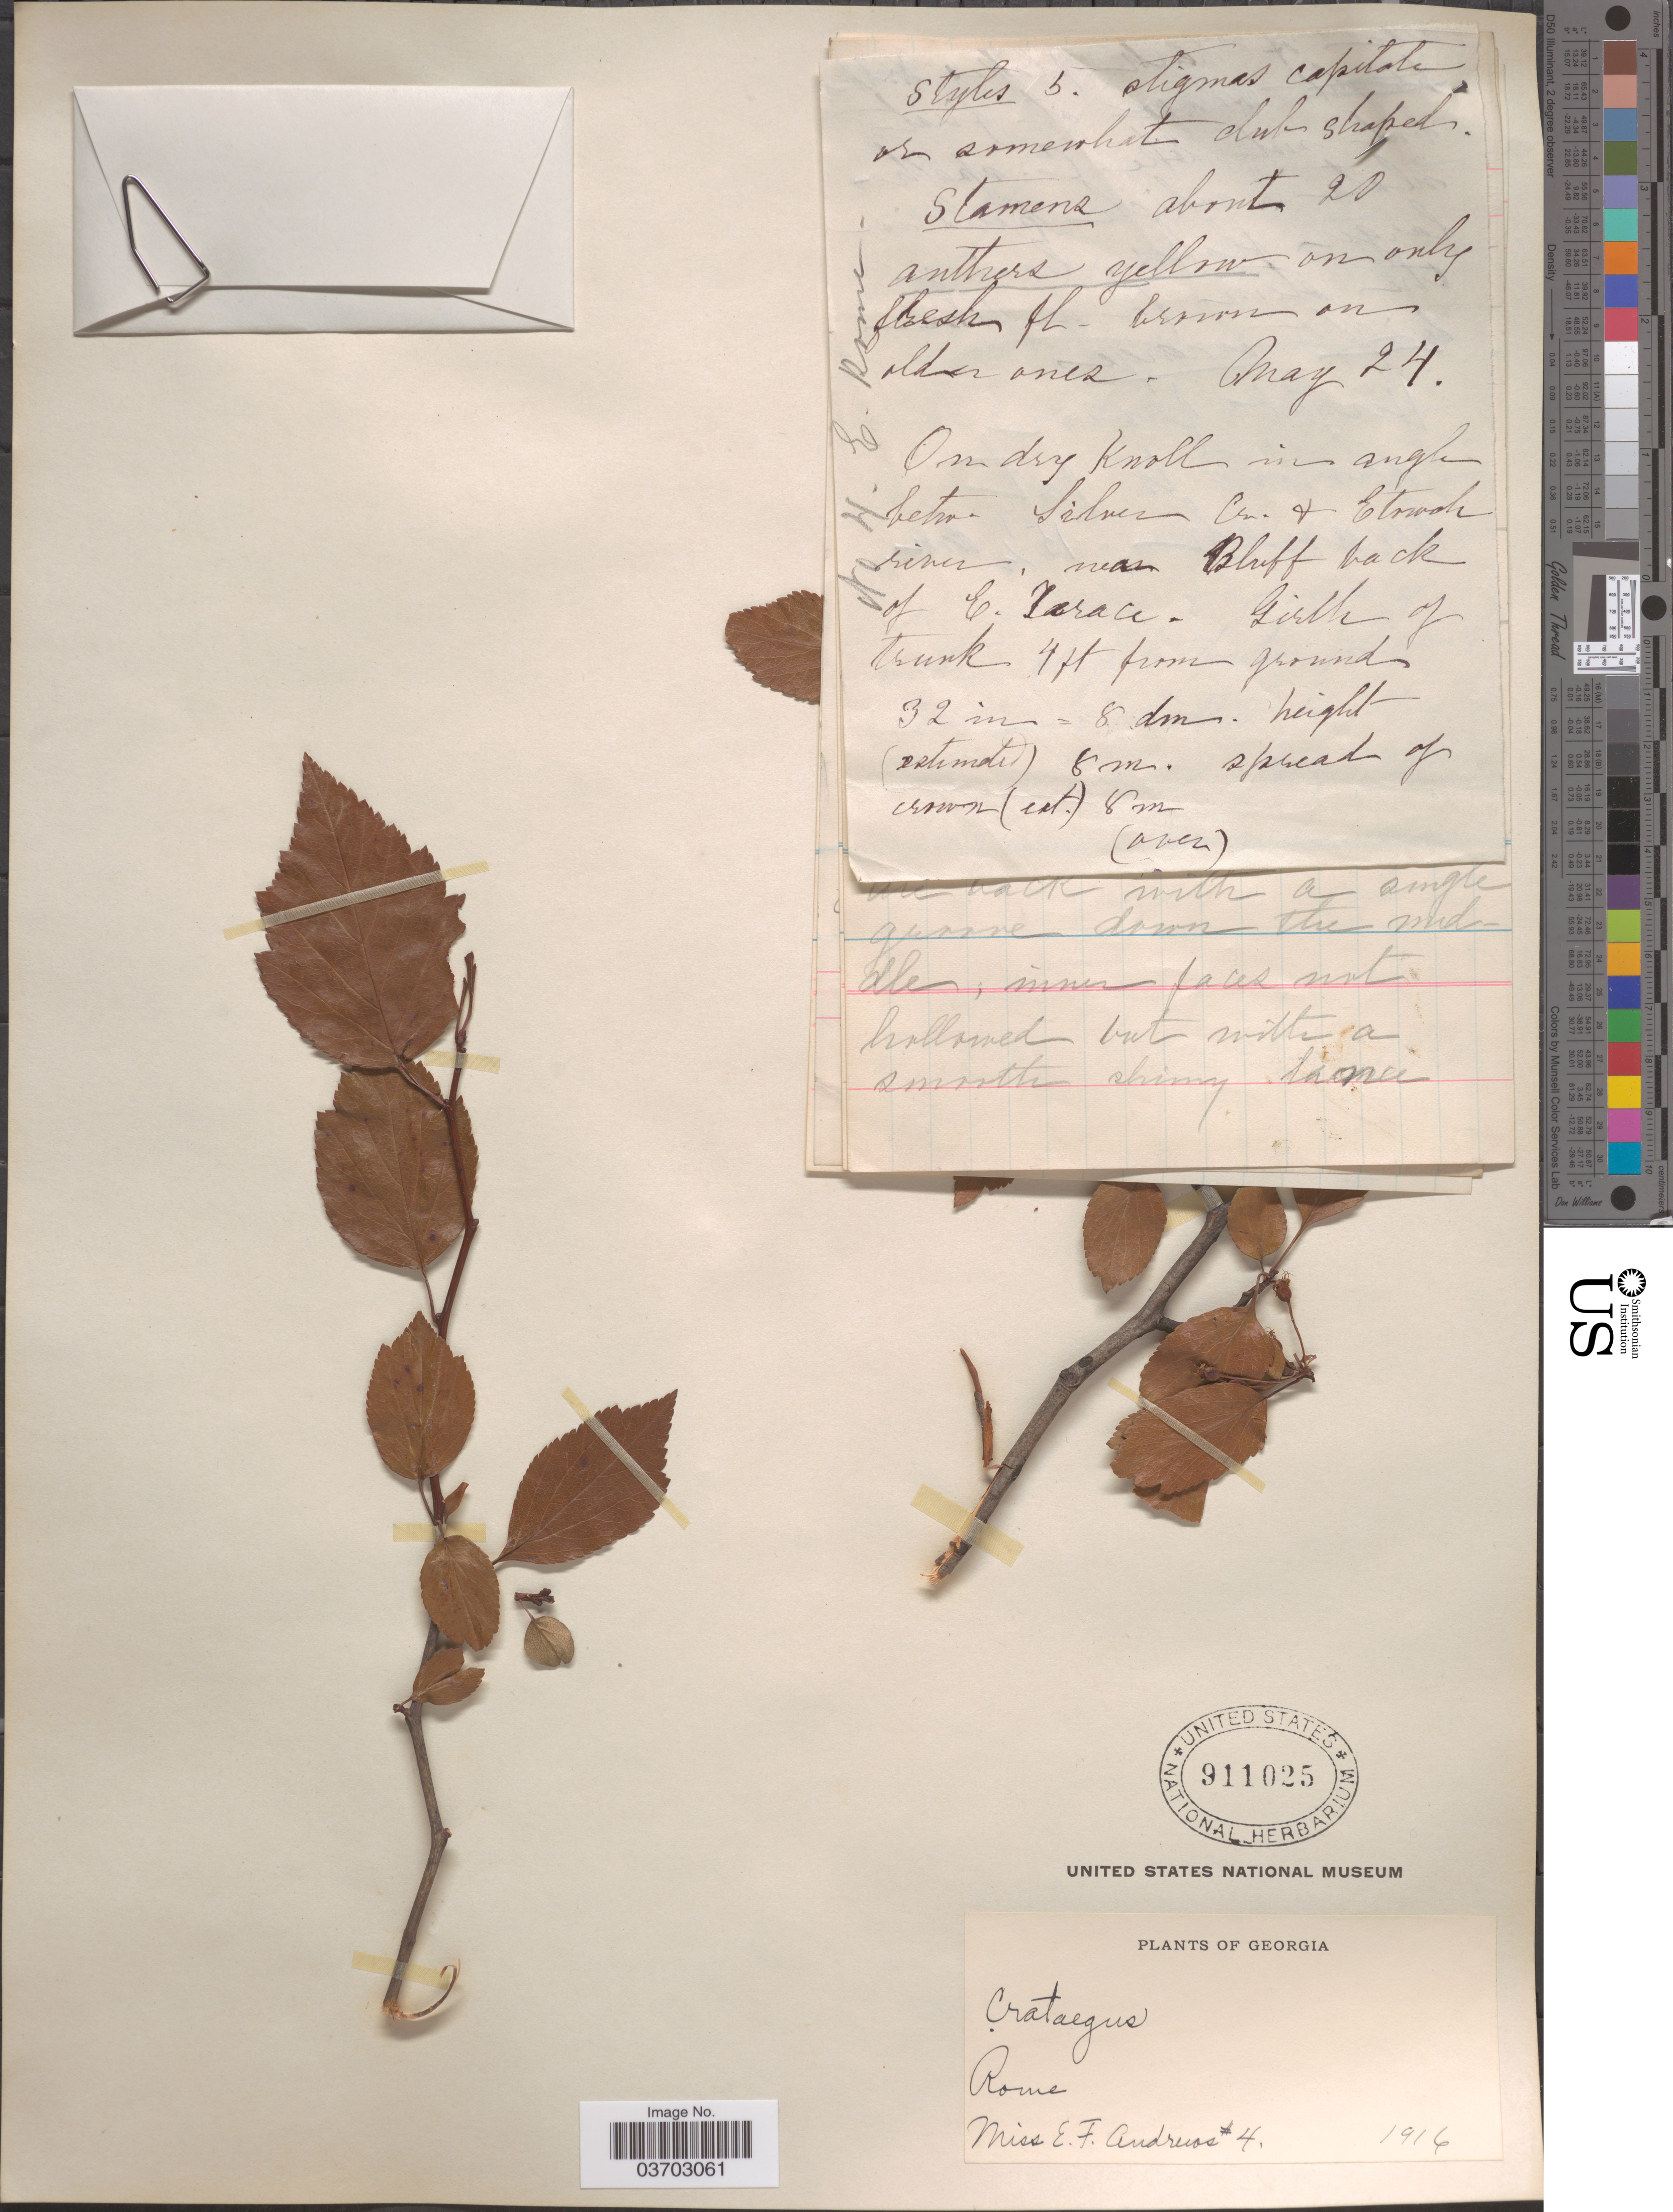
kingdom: Plantae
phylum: Tracheophyta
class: Magnoliopsida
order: Rosales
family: Rosaceae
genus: Crataegus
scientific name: Crataegus sp.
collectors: E. Andrews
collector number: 4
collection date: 1916-05-24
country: United States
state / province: Georgia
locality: E. Rome.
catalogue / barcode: US 911025